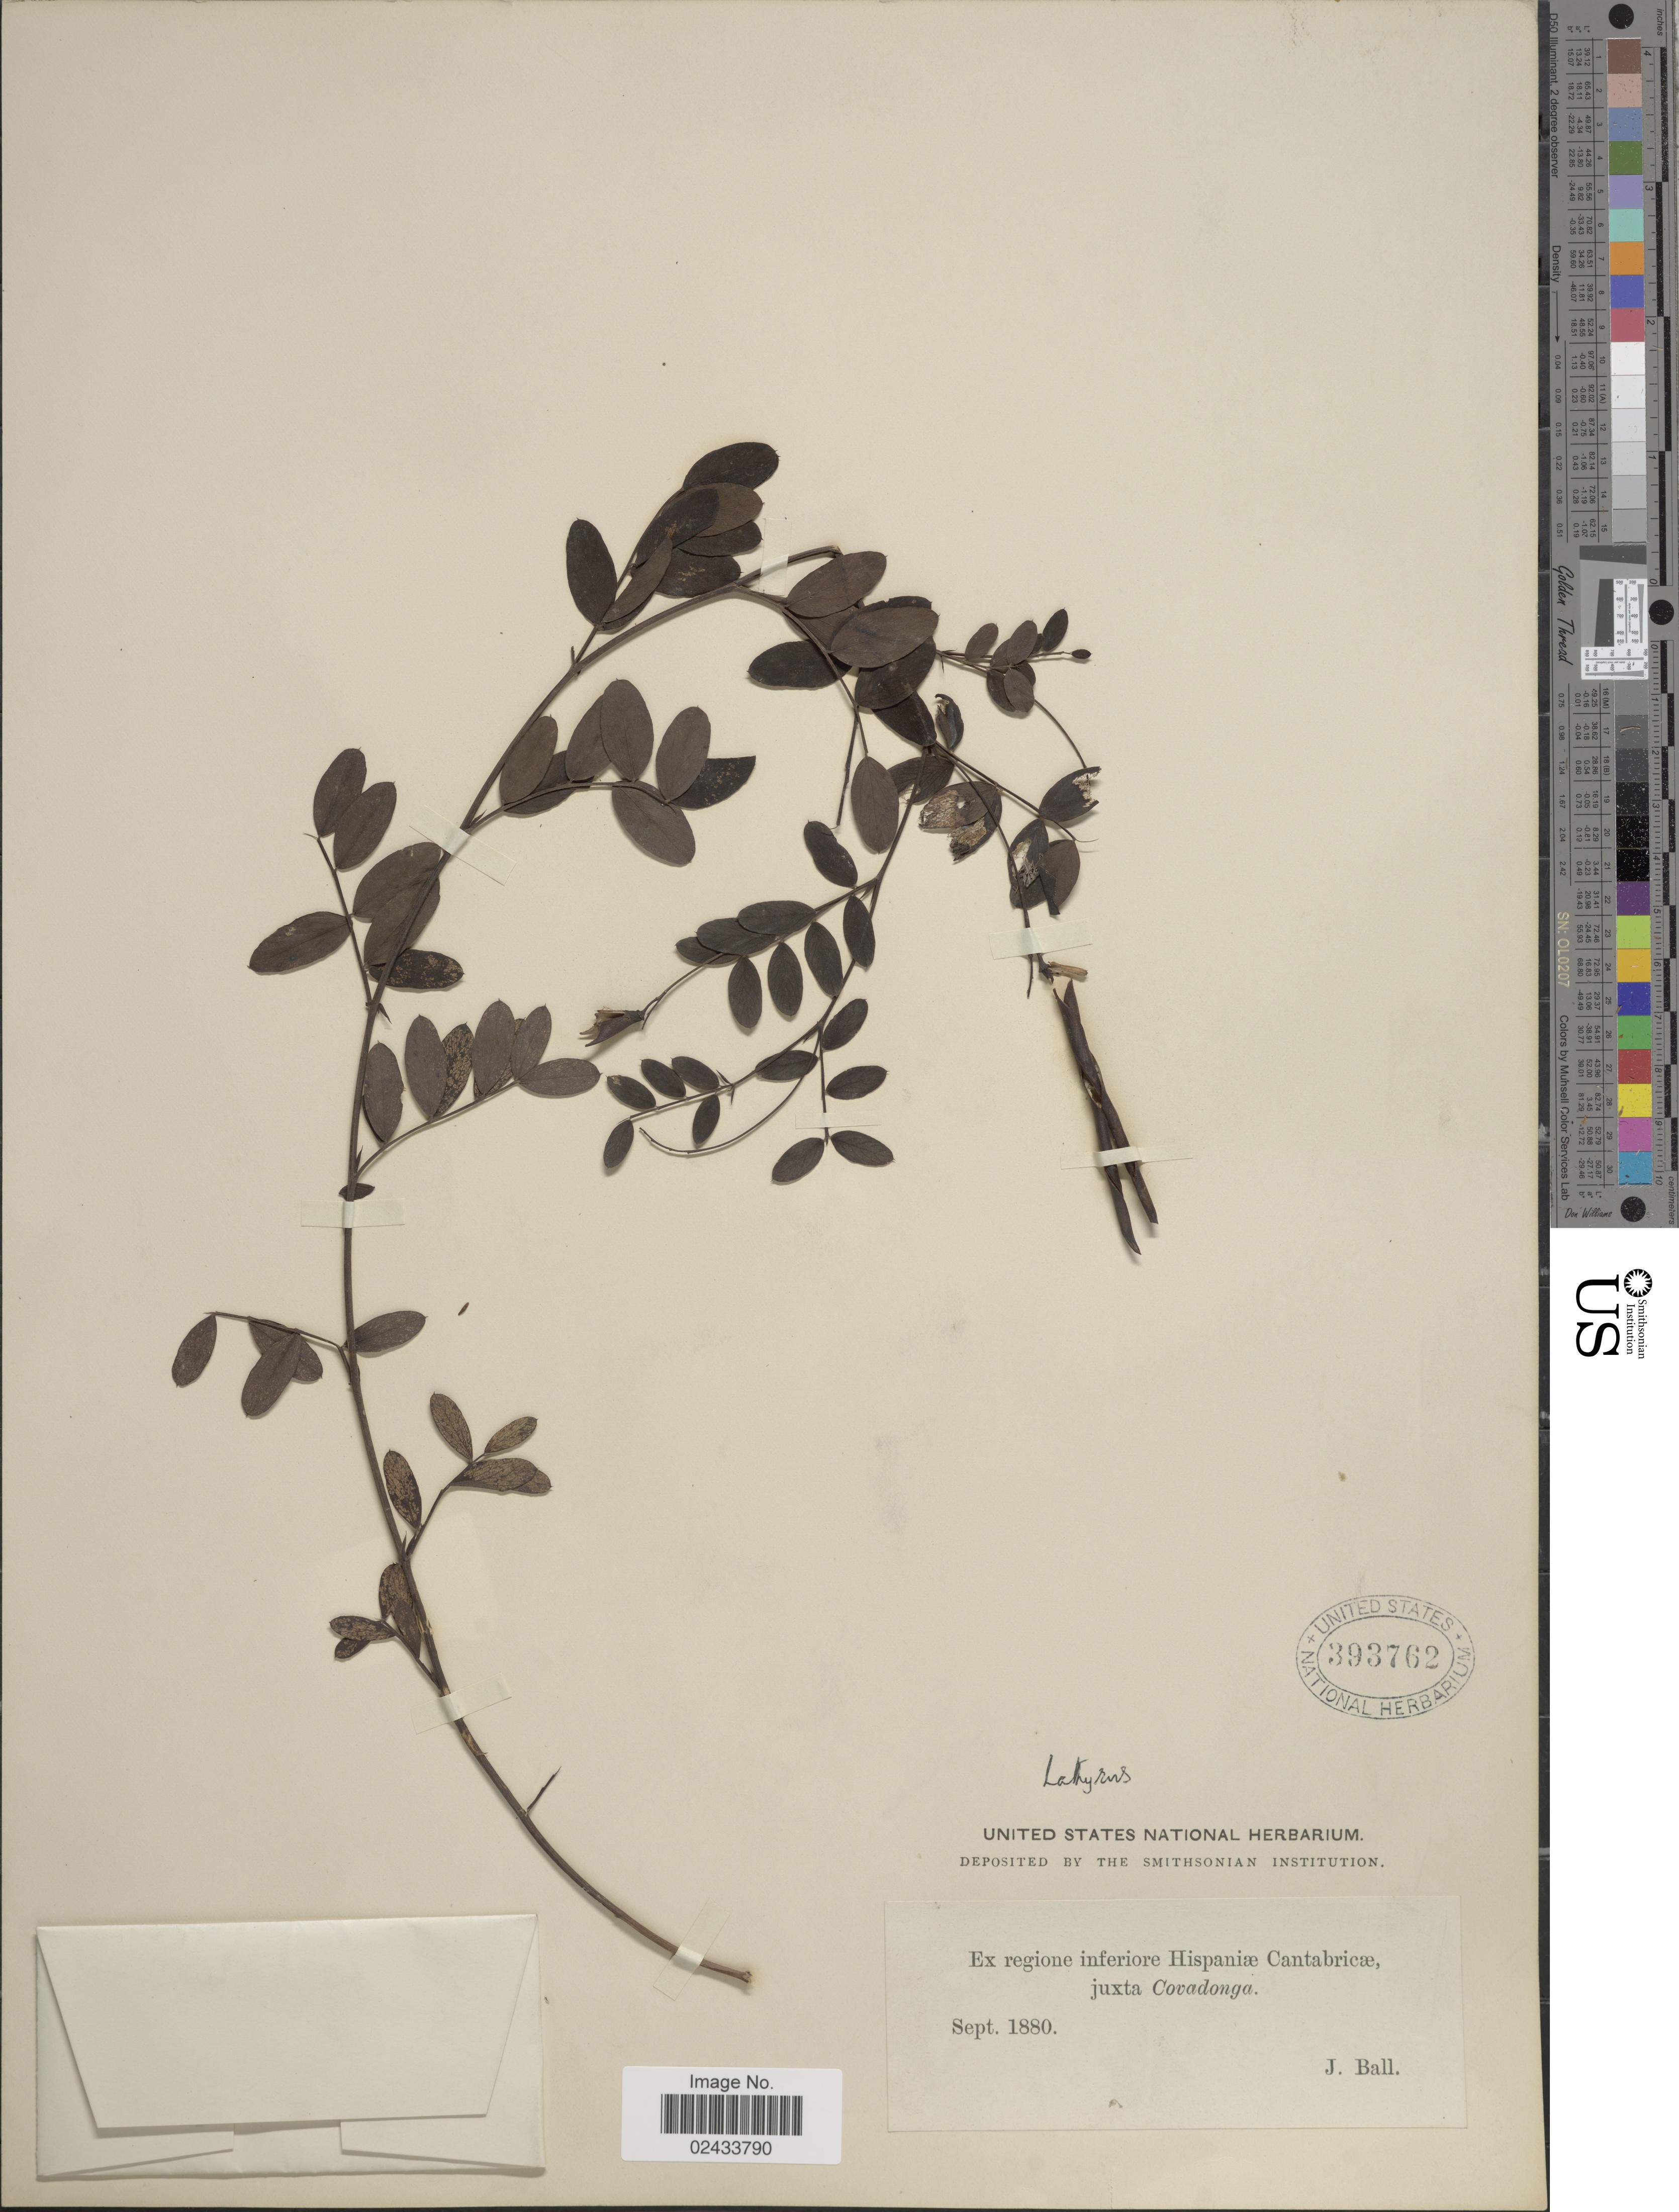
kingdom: Plantae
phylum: Tracheophyta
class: Magnoliopsida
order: Fabales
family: Fabaceae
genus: Lathyrus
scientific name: Lathyrus sp.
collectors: J. Ball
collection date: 1880-09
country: Spain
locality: Regione inferiore Hispaniae Cantabricae juxta Covadonga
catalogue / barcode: US 393762